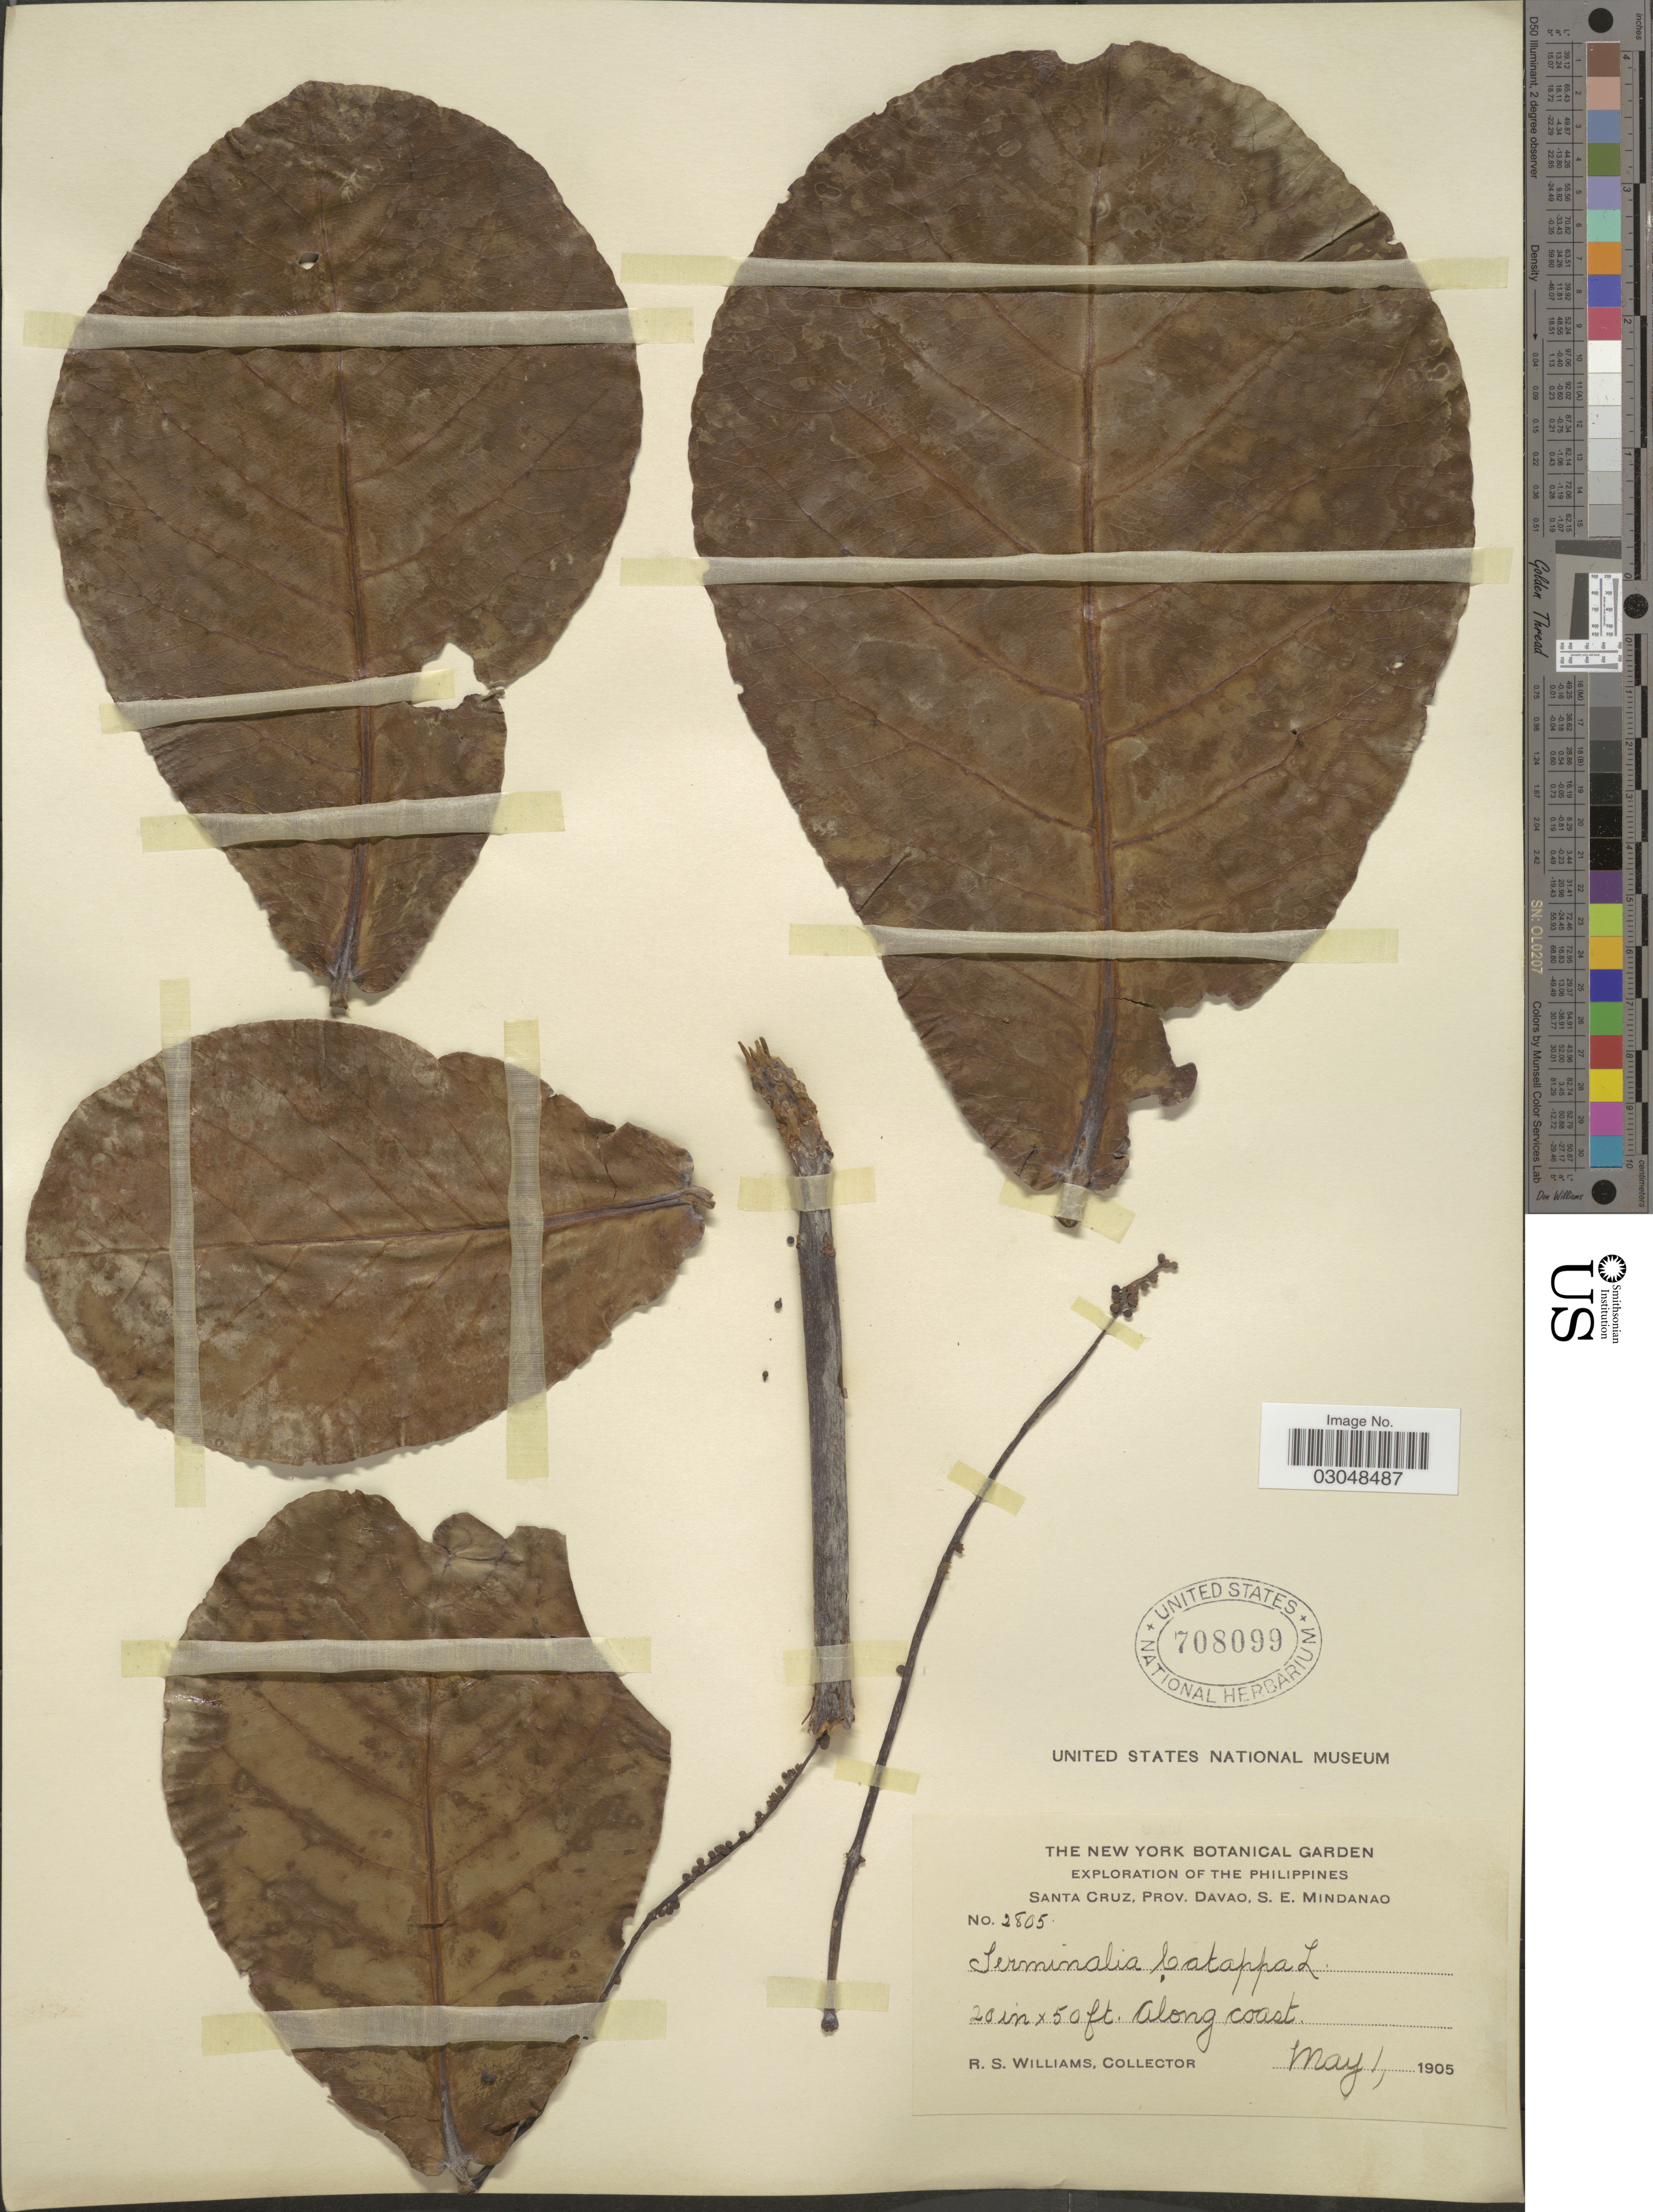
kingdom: Plantae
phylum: Tracheophyta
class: Magnoliopsida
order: Myrtales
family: Combretaceae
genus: Terminalia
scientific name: Terminalia catappa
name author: L.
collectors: R. S. Williams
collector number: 2805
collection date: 1905-05-01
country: Philippines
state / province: Davao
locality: Santa Cruz, Prov. Davao, S.E. Mindanao.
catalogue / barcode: US 708099